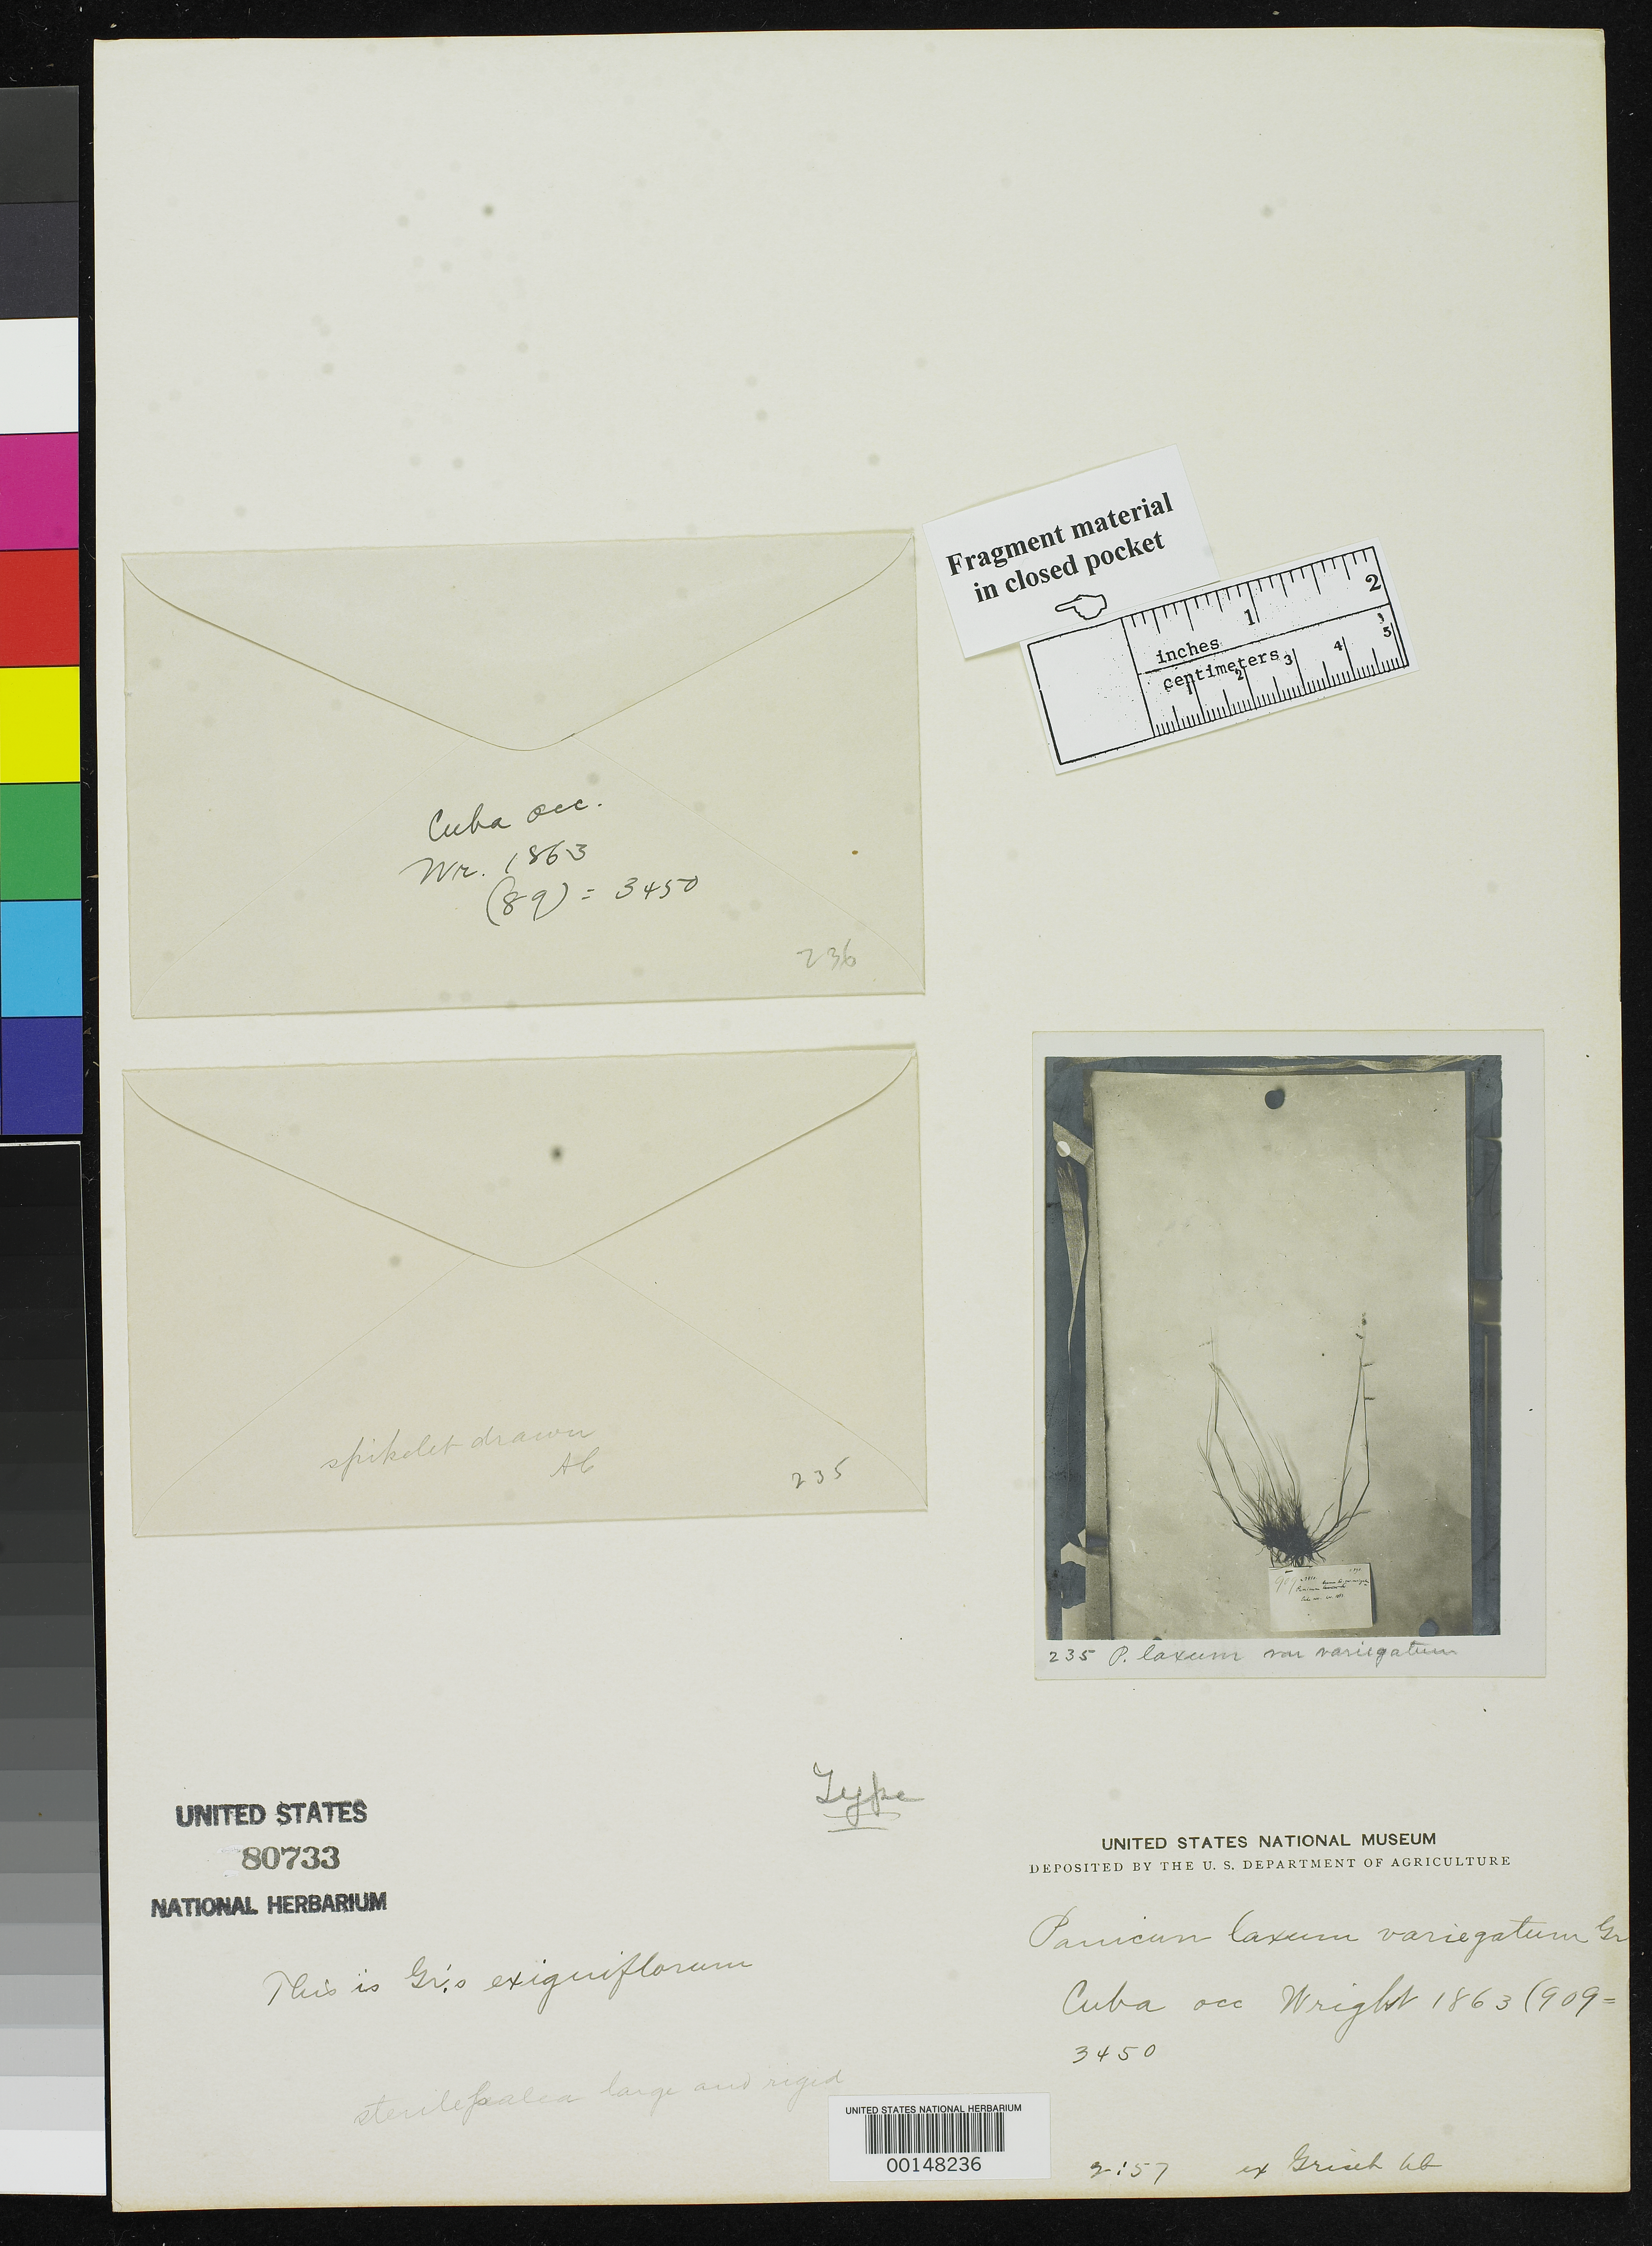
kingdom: Plantae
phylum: Tracheophyta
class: Liliopsida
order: Poales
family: Poaceae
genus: Panicum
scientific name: Panicum laxum var. vaniegatum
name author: Griseb.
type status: Type Fragment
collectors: C. Wright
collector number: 3450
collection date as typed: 1863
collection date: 1863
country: Cuba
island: Greater Antilles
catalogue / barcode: US 80733